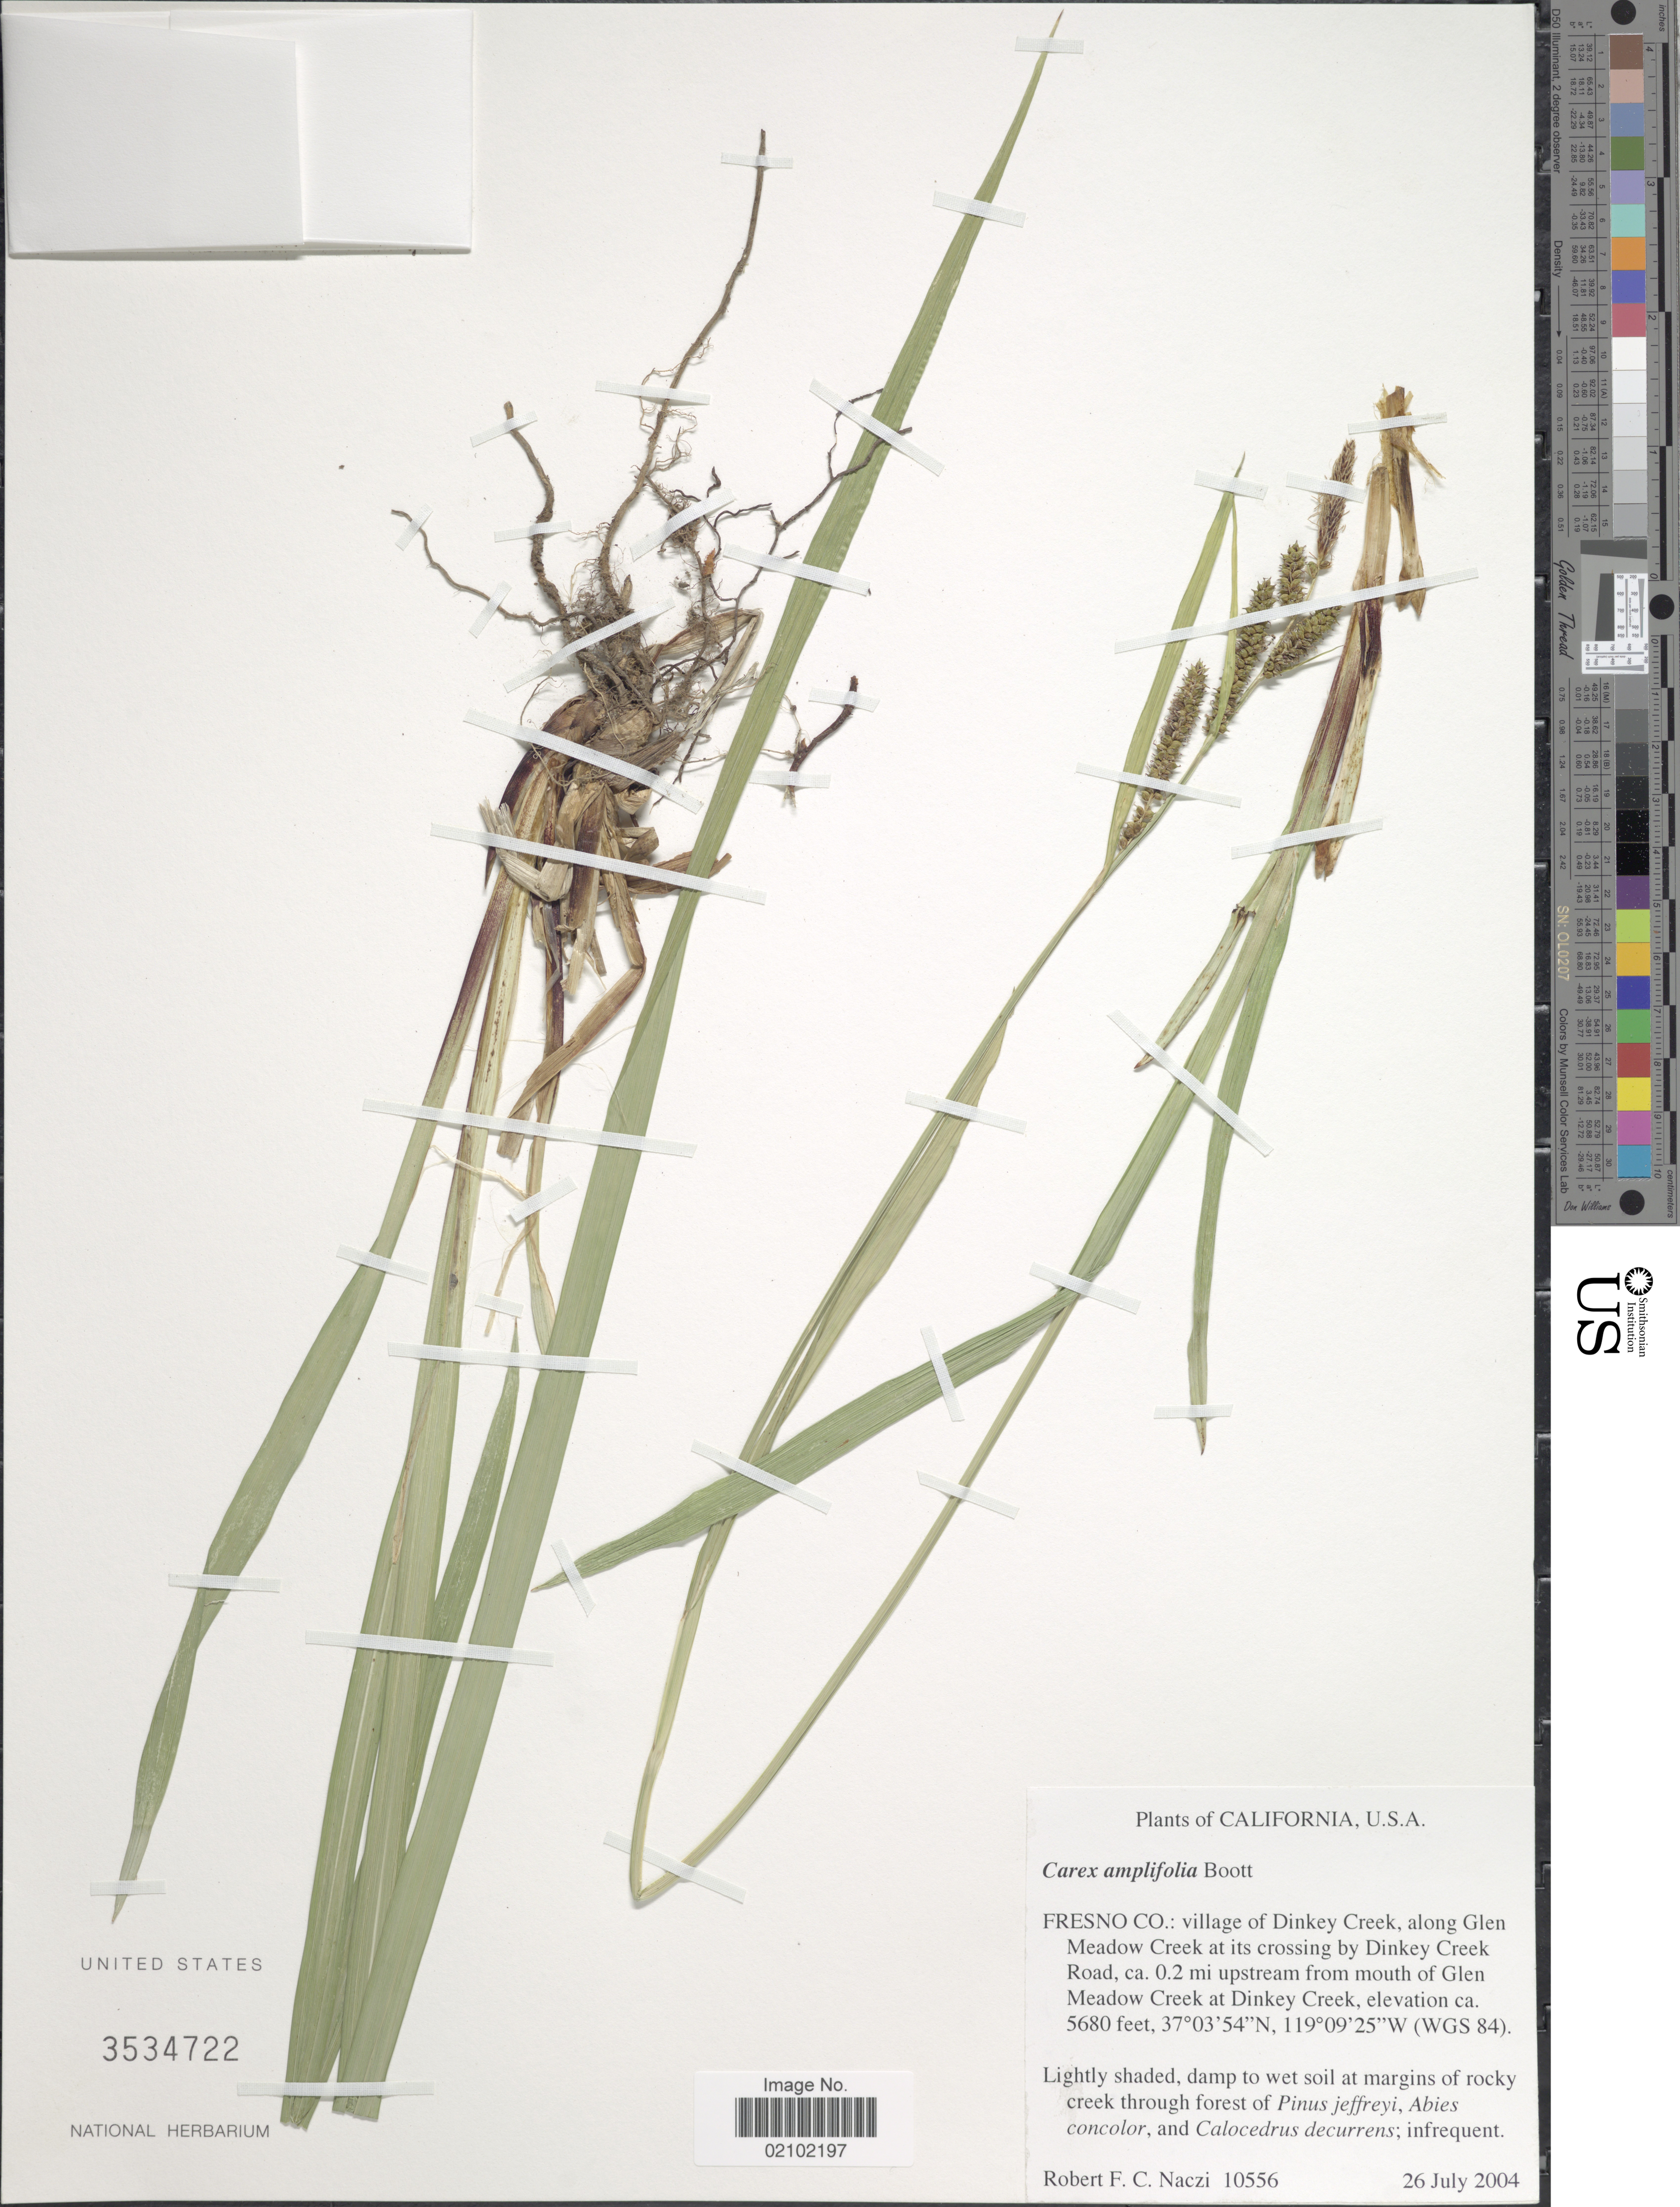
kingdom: Plantae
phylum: Tracheophyta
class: Liliopsida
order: Poales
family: Cyperaceae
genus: Carex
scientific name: Carex amplifolia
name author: Boott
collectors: R. F. C. Naczi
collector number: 10556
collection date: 2004-07-26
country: United States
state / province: California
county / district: Fresno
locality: Fresno Co.: village of Dinkey Creek, along Glen Meadow Creek at its crossing by Dinkey Creek Road, ca. 0.2 mi upstream from mouth of Glen Meadow Creek at Dinkey Creek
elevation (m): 1731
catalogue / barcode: US 3534722